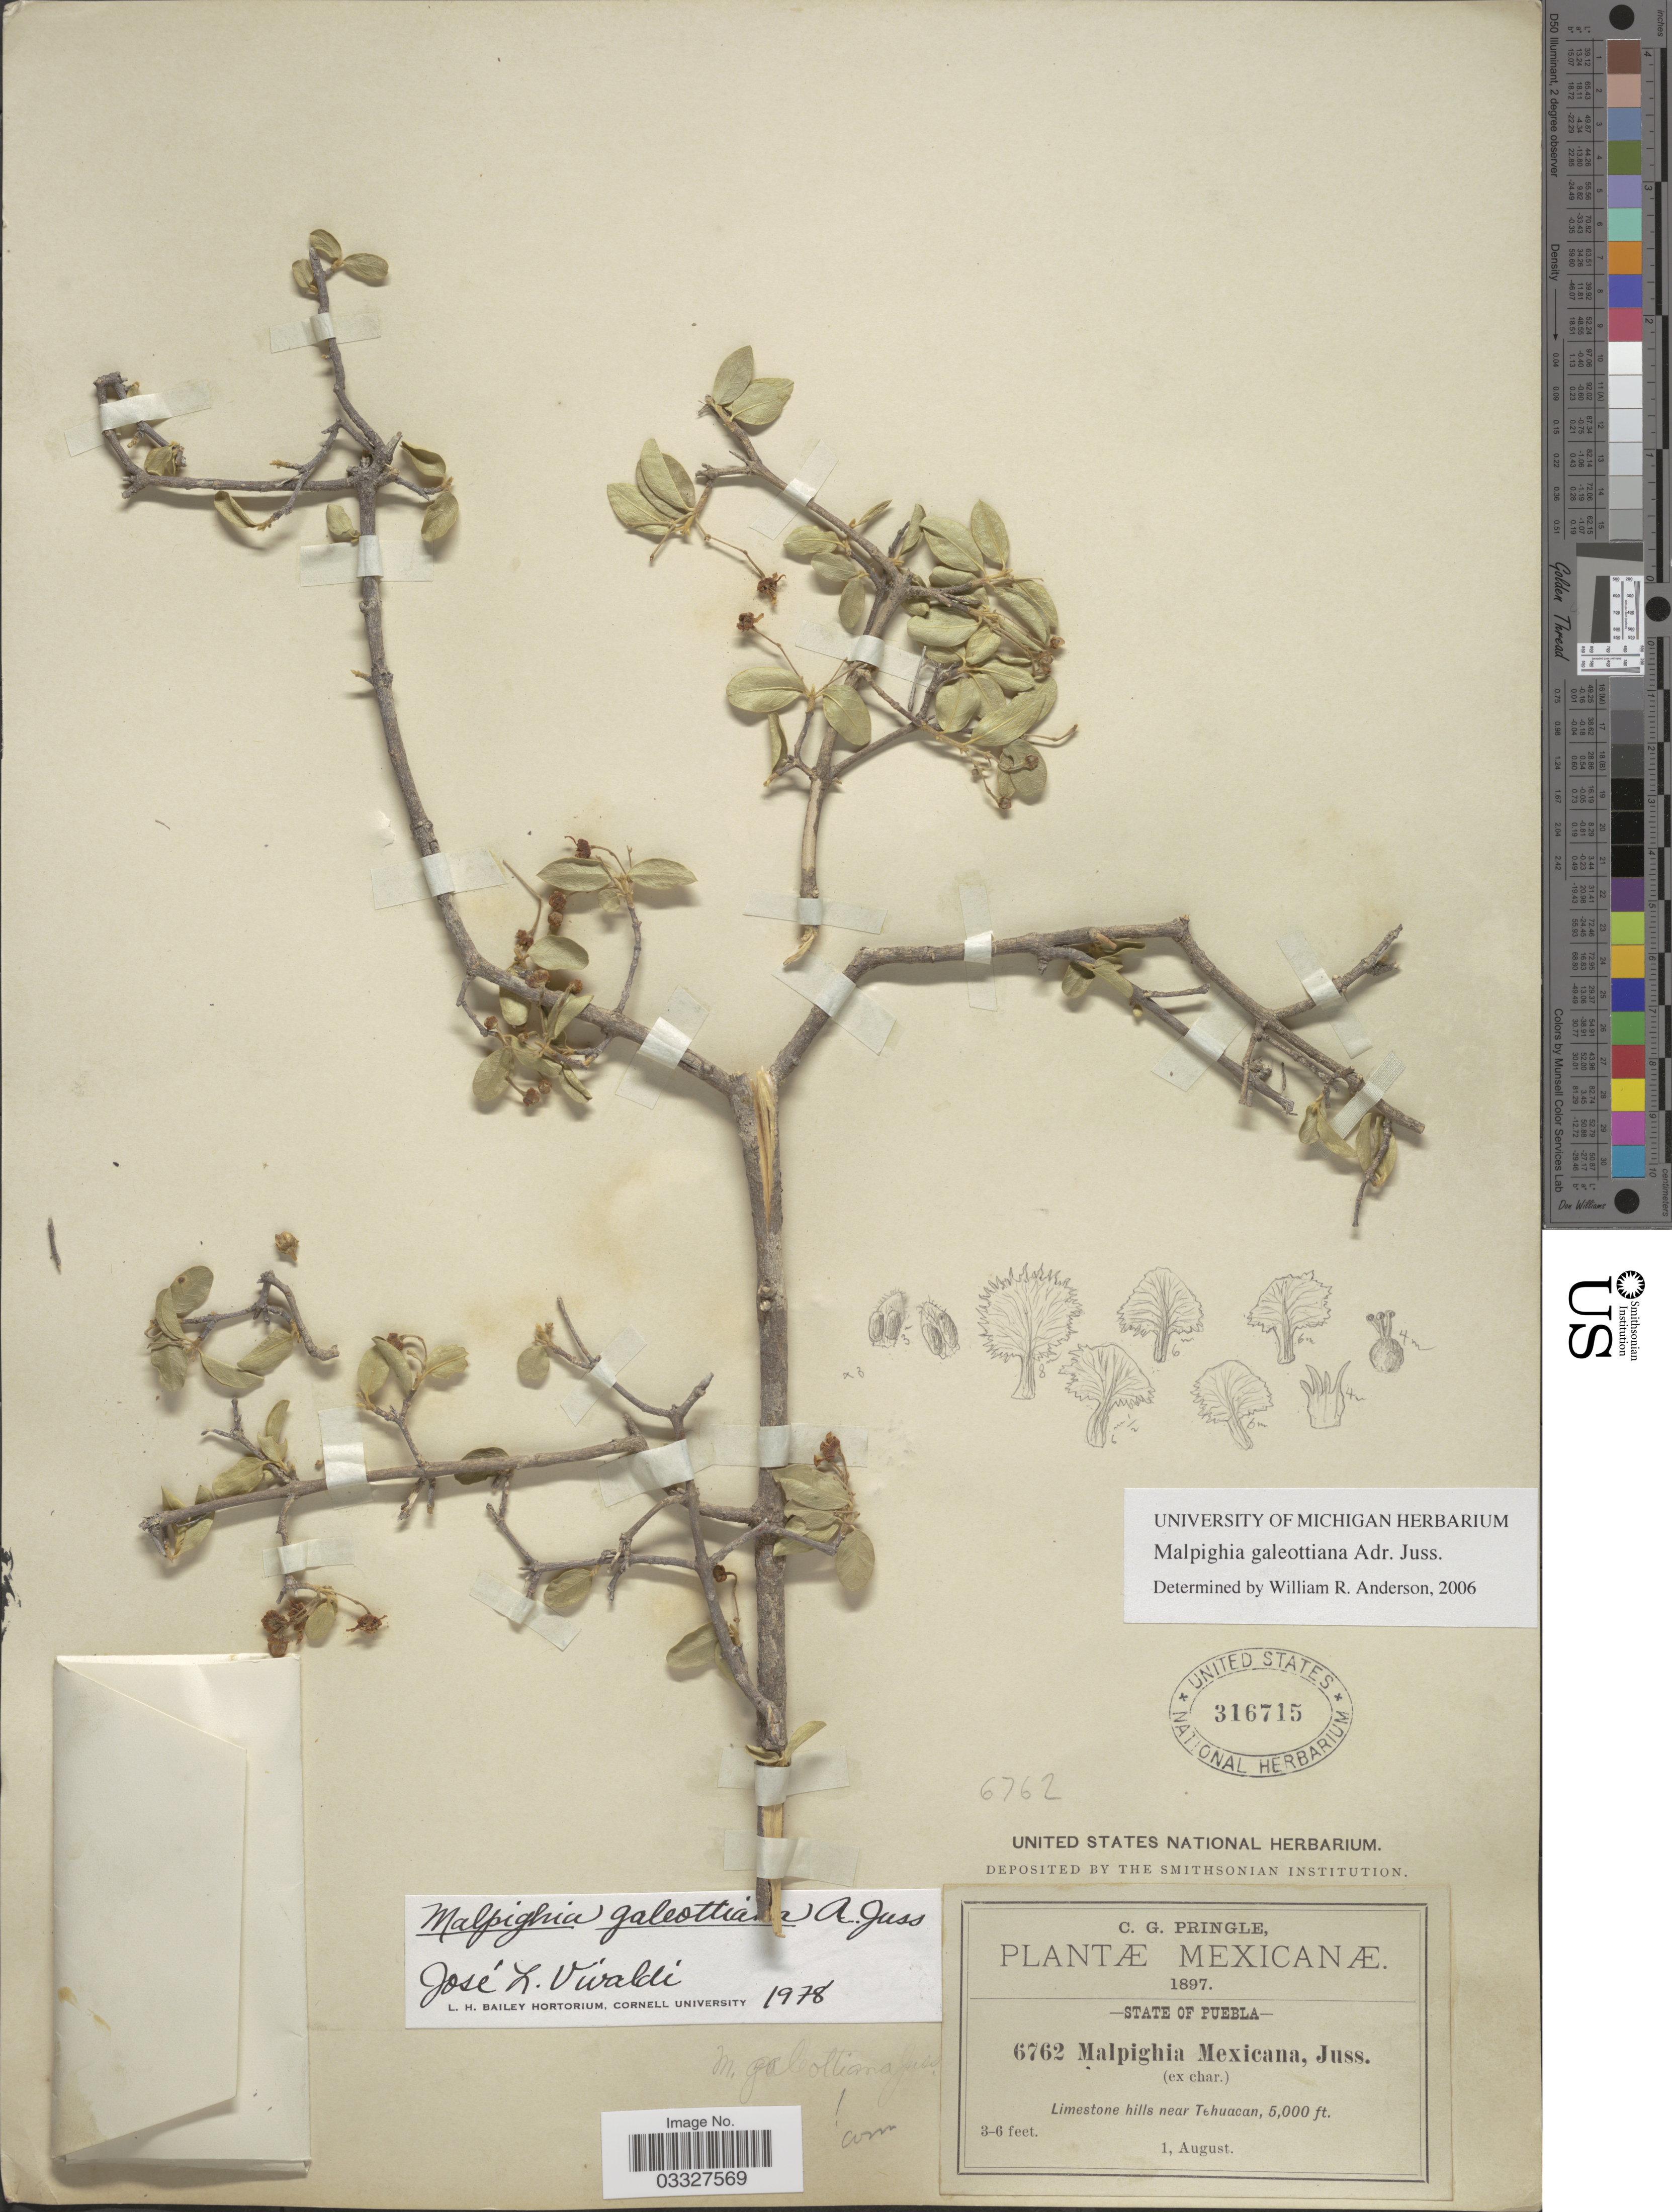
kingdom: Plantae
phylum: Tracheophyta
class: Magnoliopsida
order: Malpighiales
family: Malpighiaceae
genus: Malpighia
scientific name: Malpighia galeottiana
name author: A. Juss.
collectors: C. G. Pringle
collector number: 6762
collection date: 1897-08-01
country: Mexico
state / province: Puebla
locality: Limestone hills near Tehuacan.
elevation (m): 1524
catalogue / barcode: US 316715